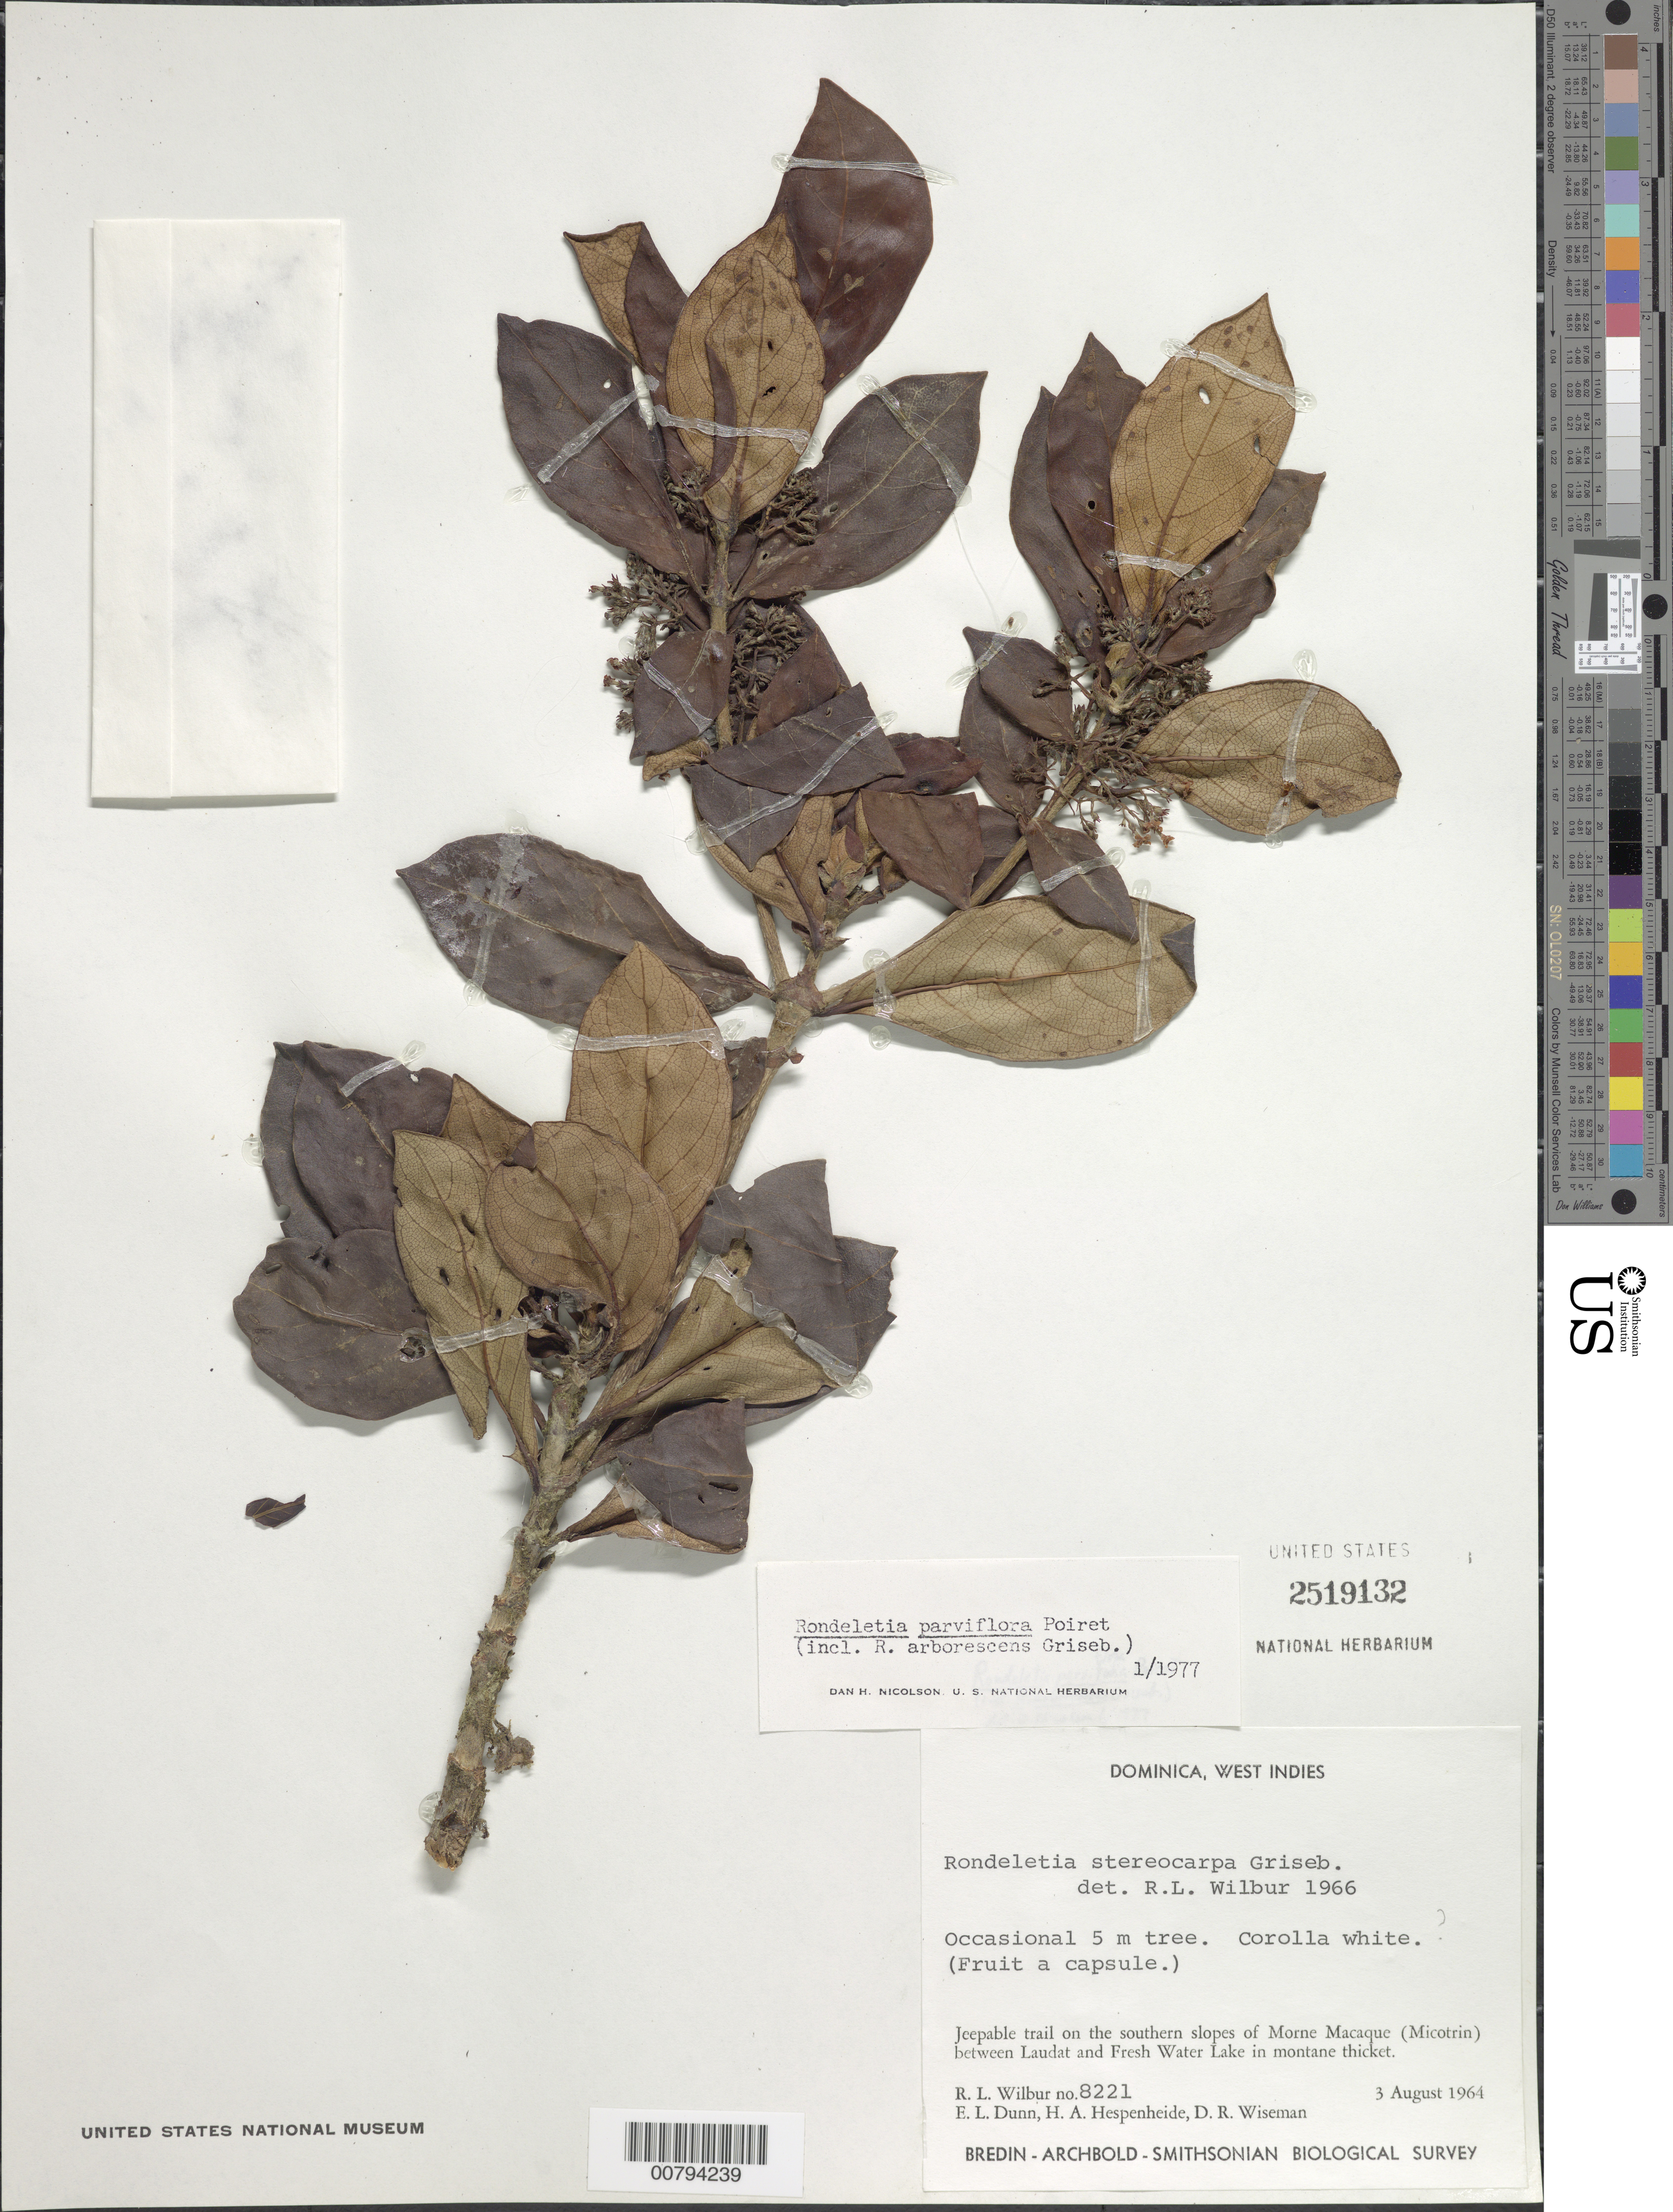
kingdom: Plantae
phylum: Tracheophyta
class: Magnoliopsida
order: Gentianales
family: Rubiaceae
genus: Rondeletia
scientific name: Rondeletia parviflora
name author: Poir.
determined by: Nicolson, Dan H.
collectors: R. L. Wilbur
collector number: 8221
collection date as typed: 03 Aug 1964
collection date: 1964-08-03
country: Dominica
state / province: St. George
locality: Jeepable trail on the southern slopes of Morne Macaque (Micotrin) between laudat and Fresh Water Lake.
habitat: Montane thicket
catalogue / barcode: US 2519132